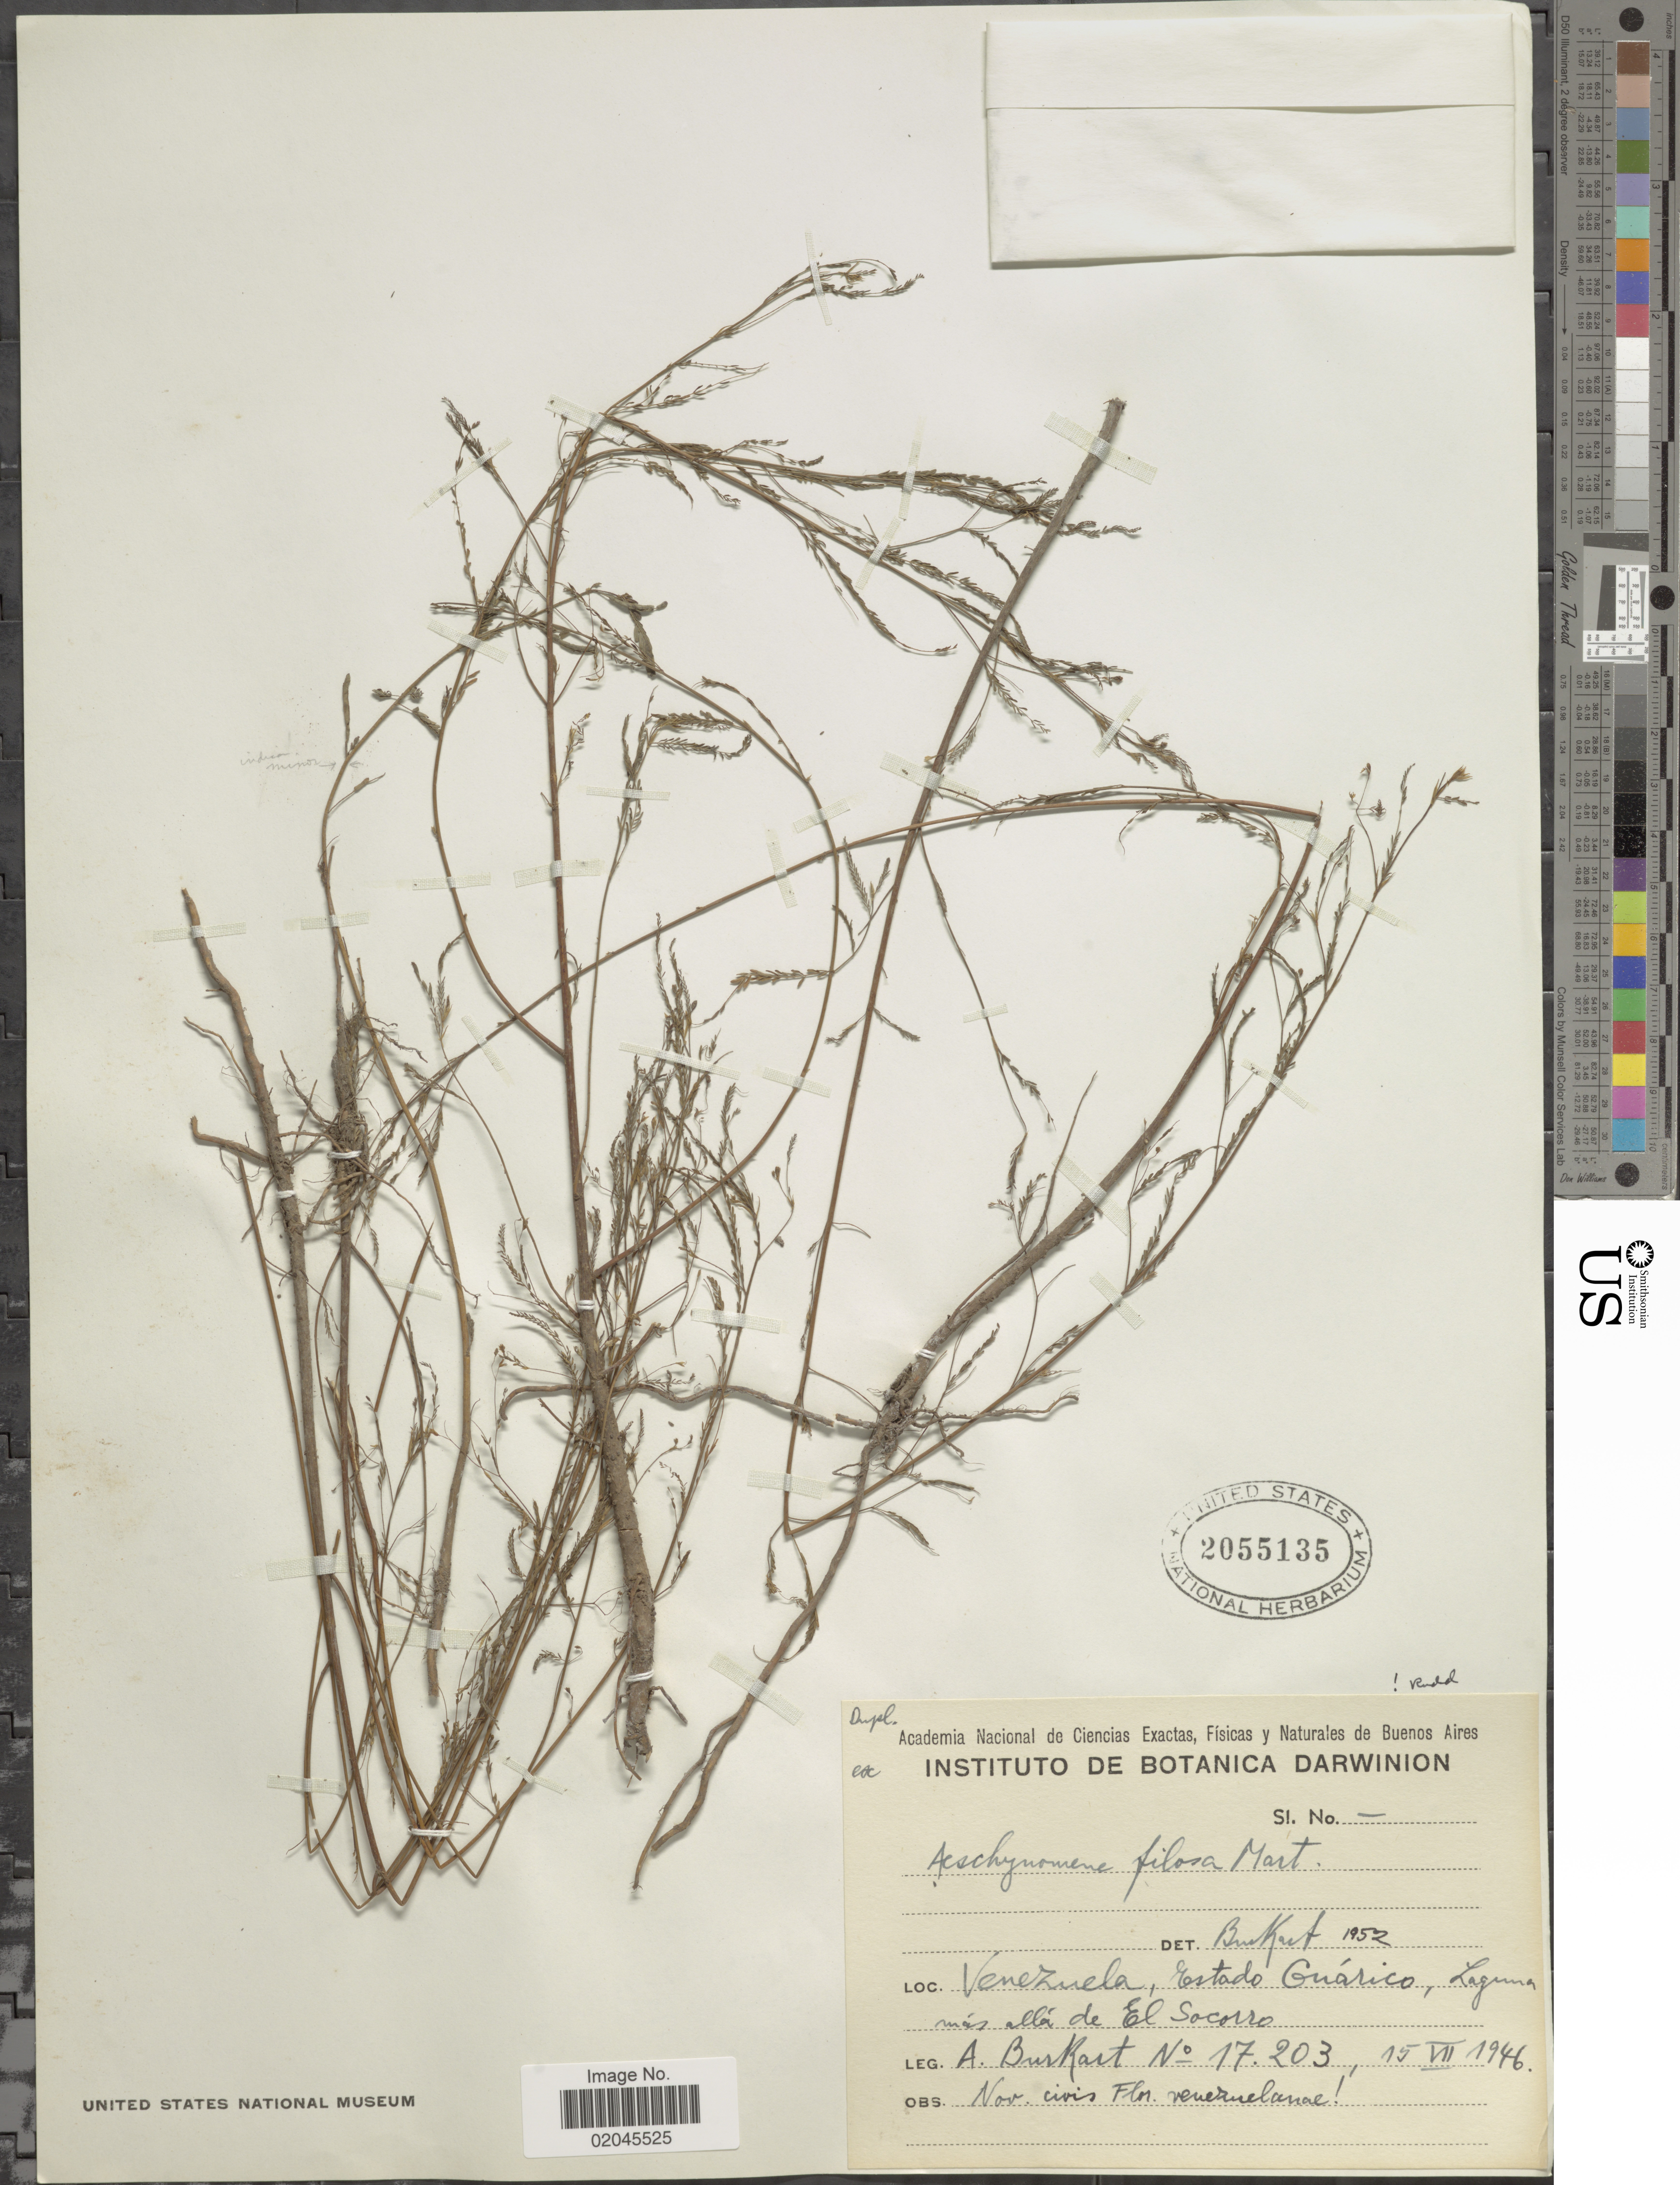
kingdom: Plantae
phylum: Tracheophyta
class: Magnoliopsida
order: Fabales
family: Fabaceae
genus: Aeschynomene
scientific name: Aeschynomene filosa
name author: Mart. ex Benth.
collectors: A. E. Burkart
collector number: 17203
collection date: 1946-07-15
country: Venezuela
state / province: Guárico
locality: Venezuela, Estado Guarico, Laguna mas alla de El Socorro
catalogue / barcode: US 2055135